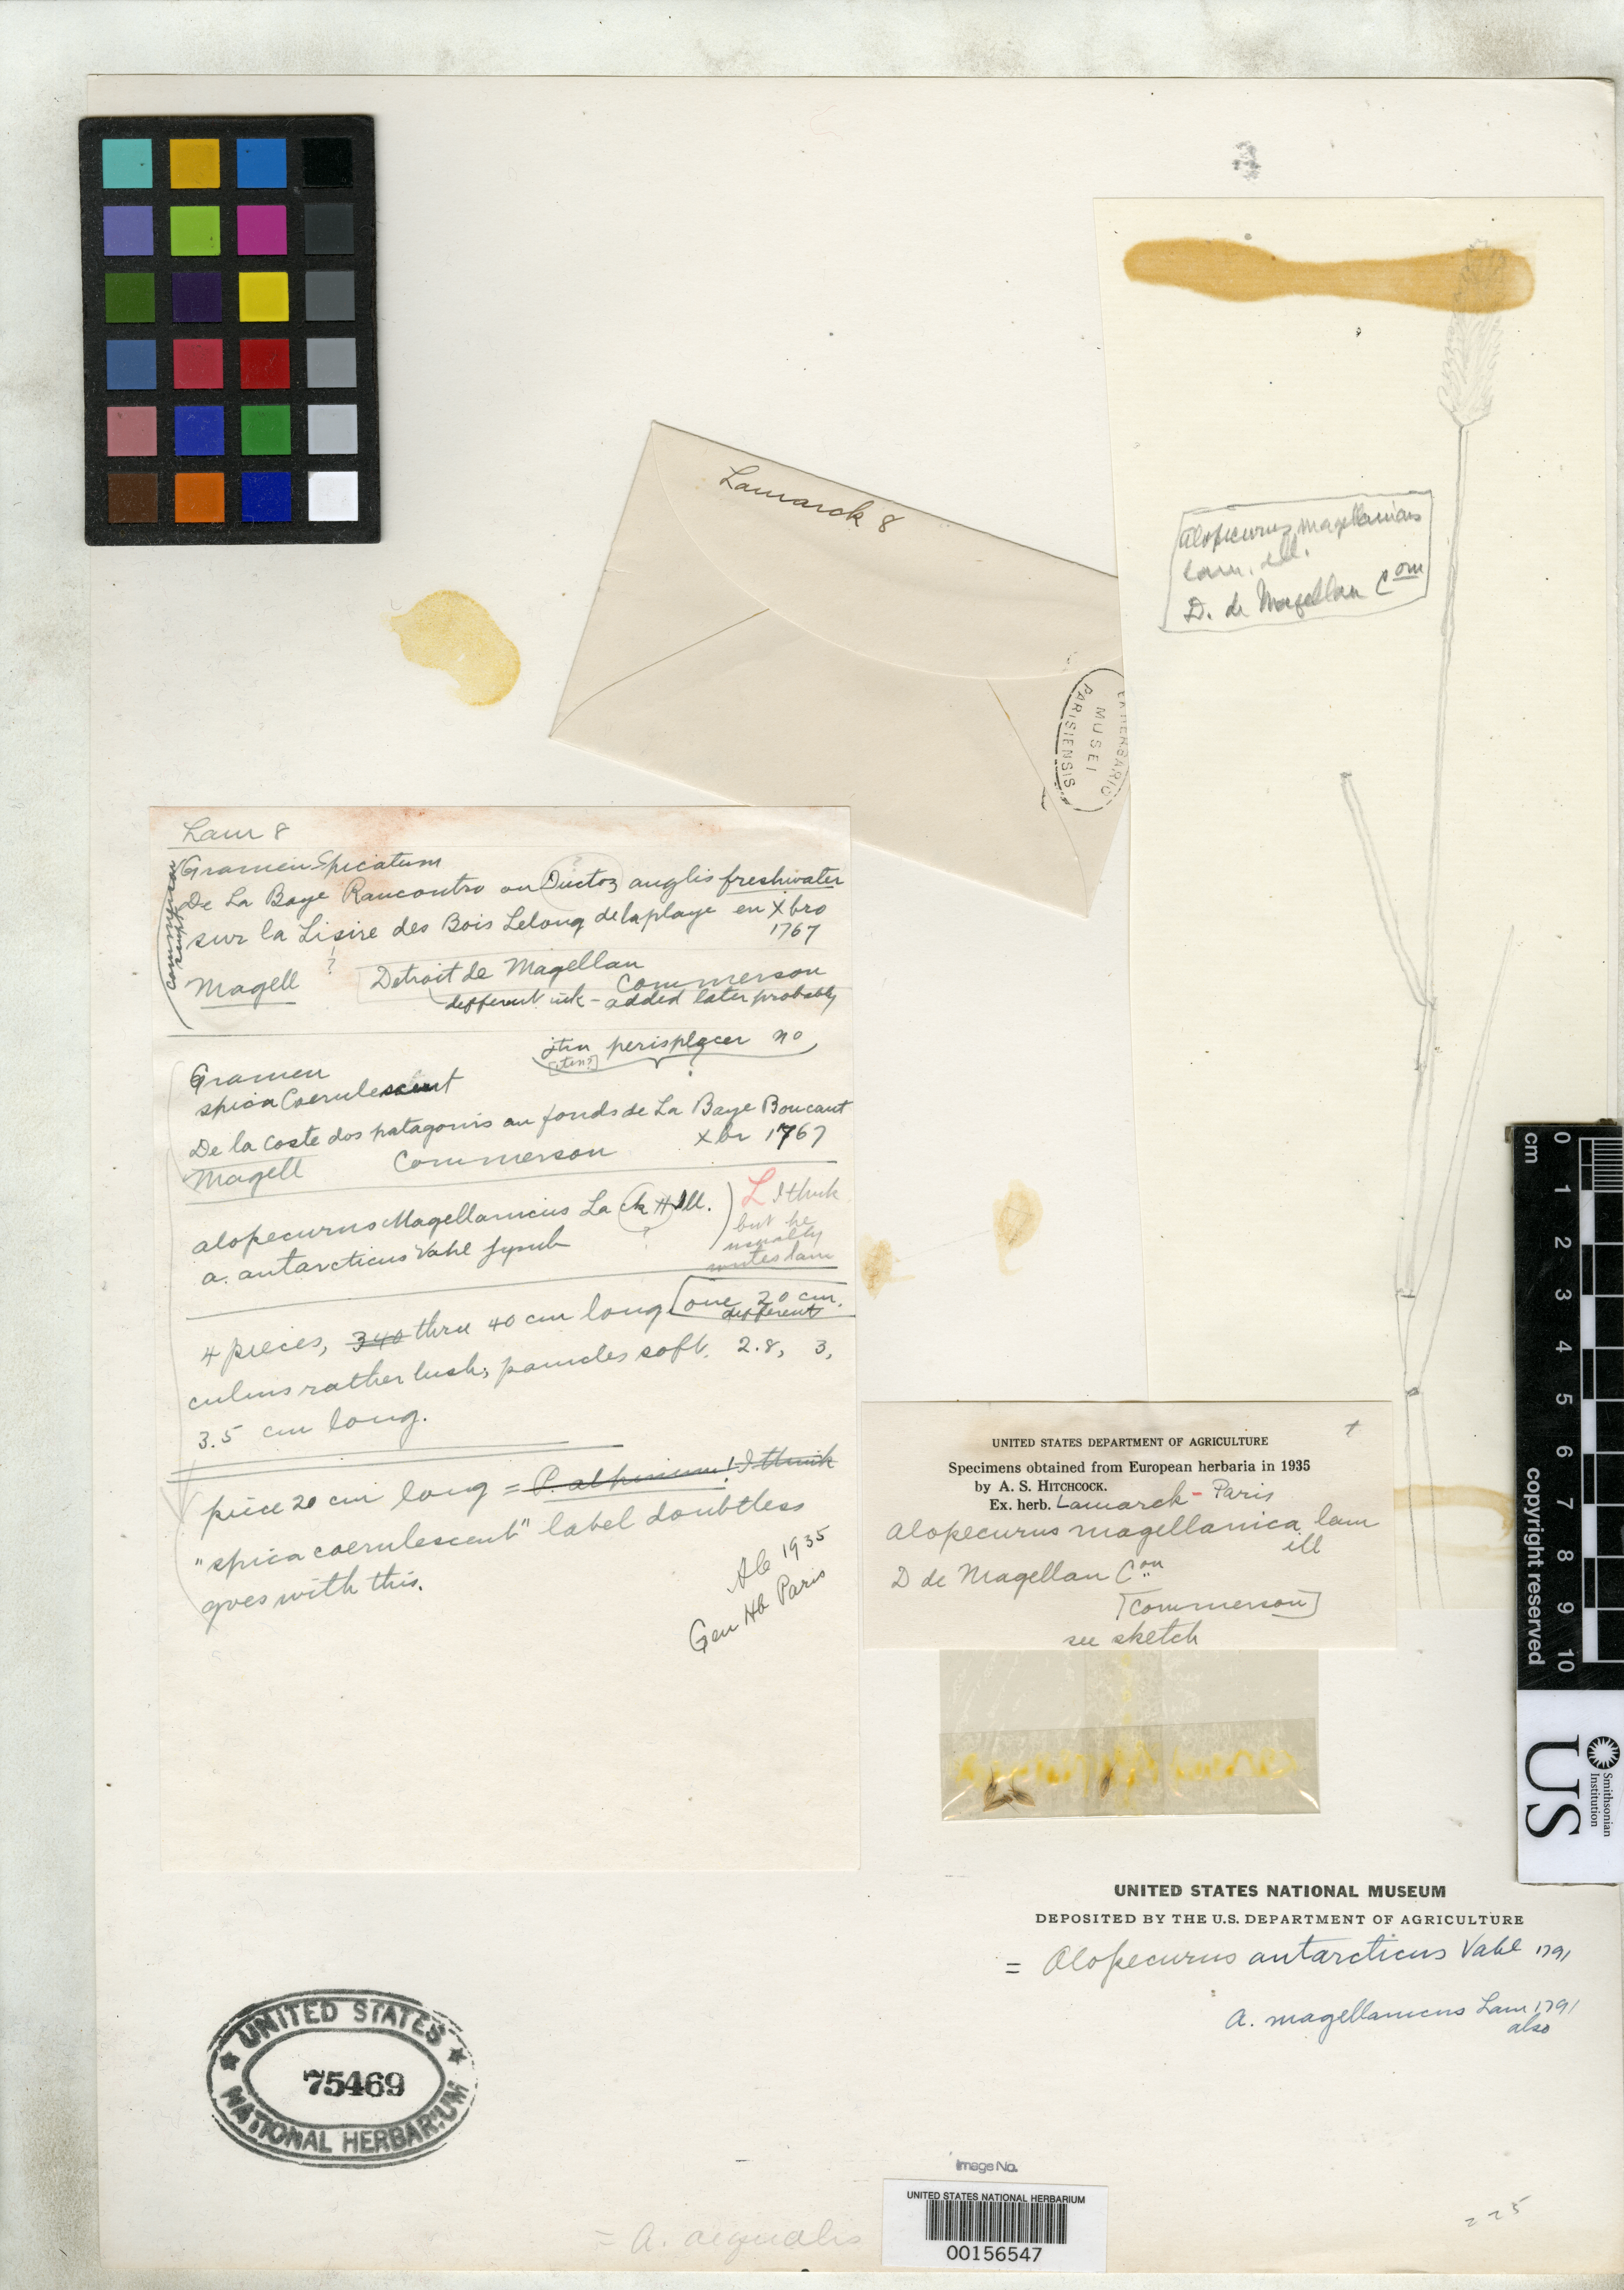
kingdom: Plantae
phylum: Tracheophyta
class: Liliopsida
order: Poales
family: Poaceae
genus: Alopecurus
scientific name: Alopecurus magellanicus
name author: Lam.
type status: Type Fragment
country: Chile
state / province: Magallanes y de la Antártica Chilena (XII)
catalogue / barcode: US 75469